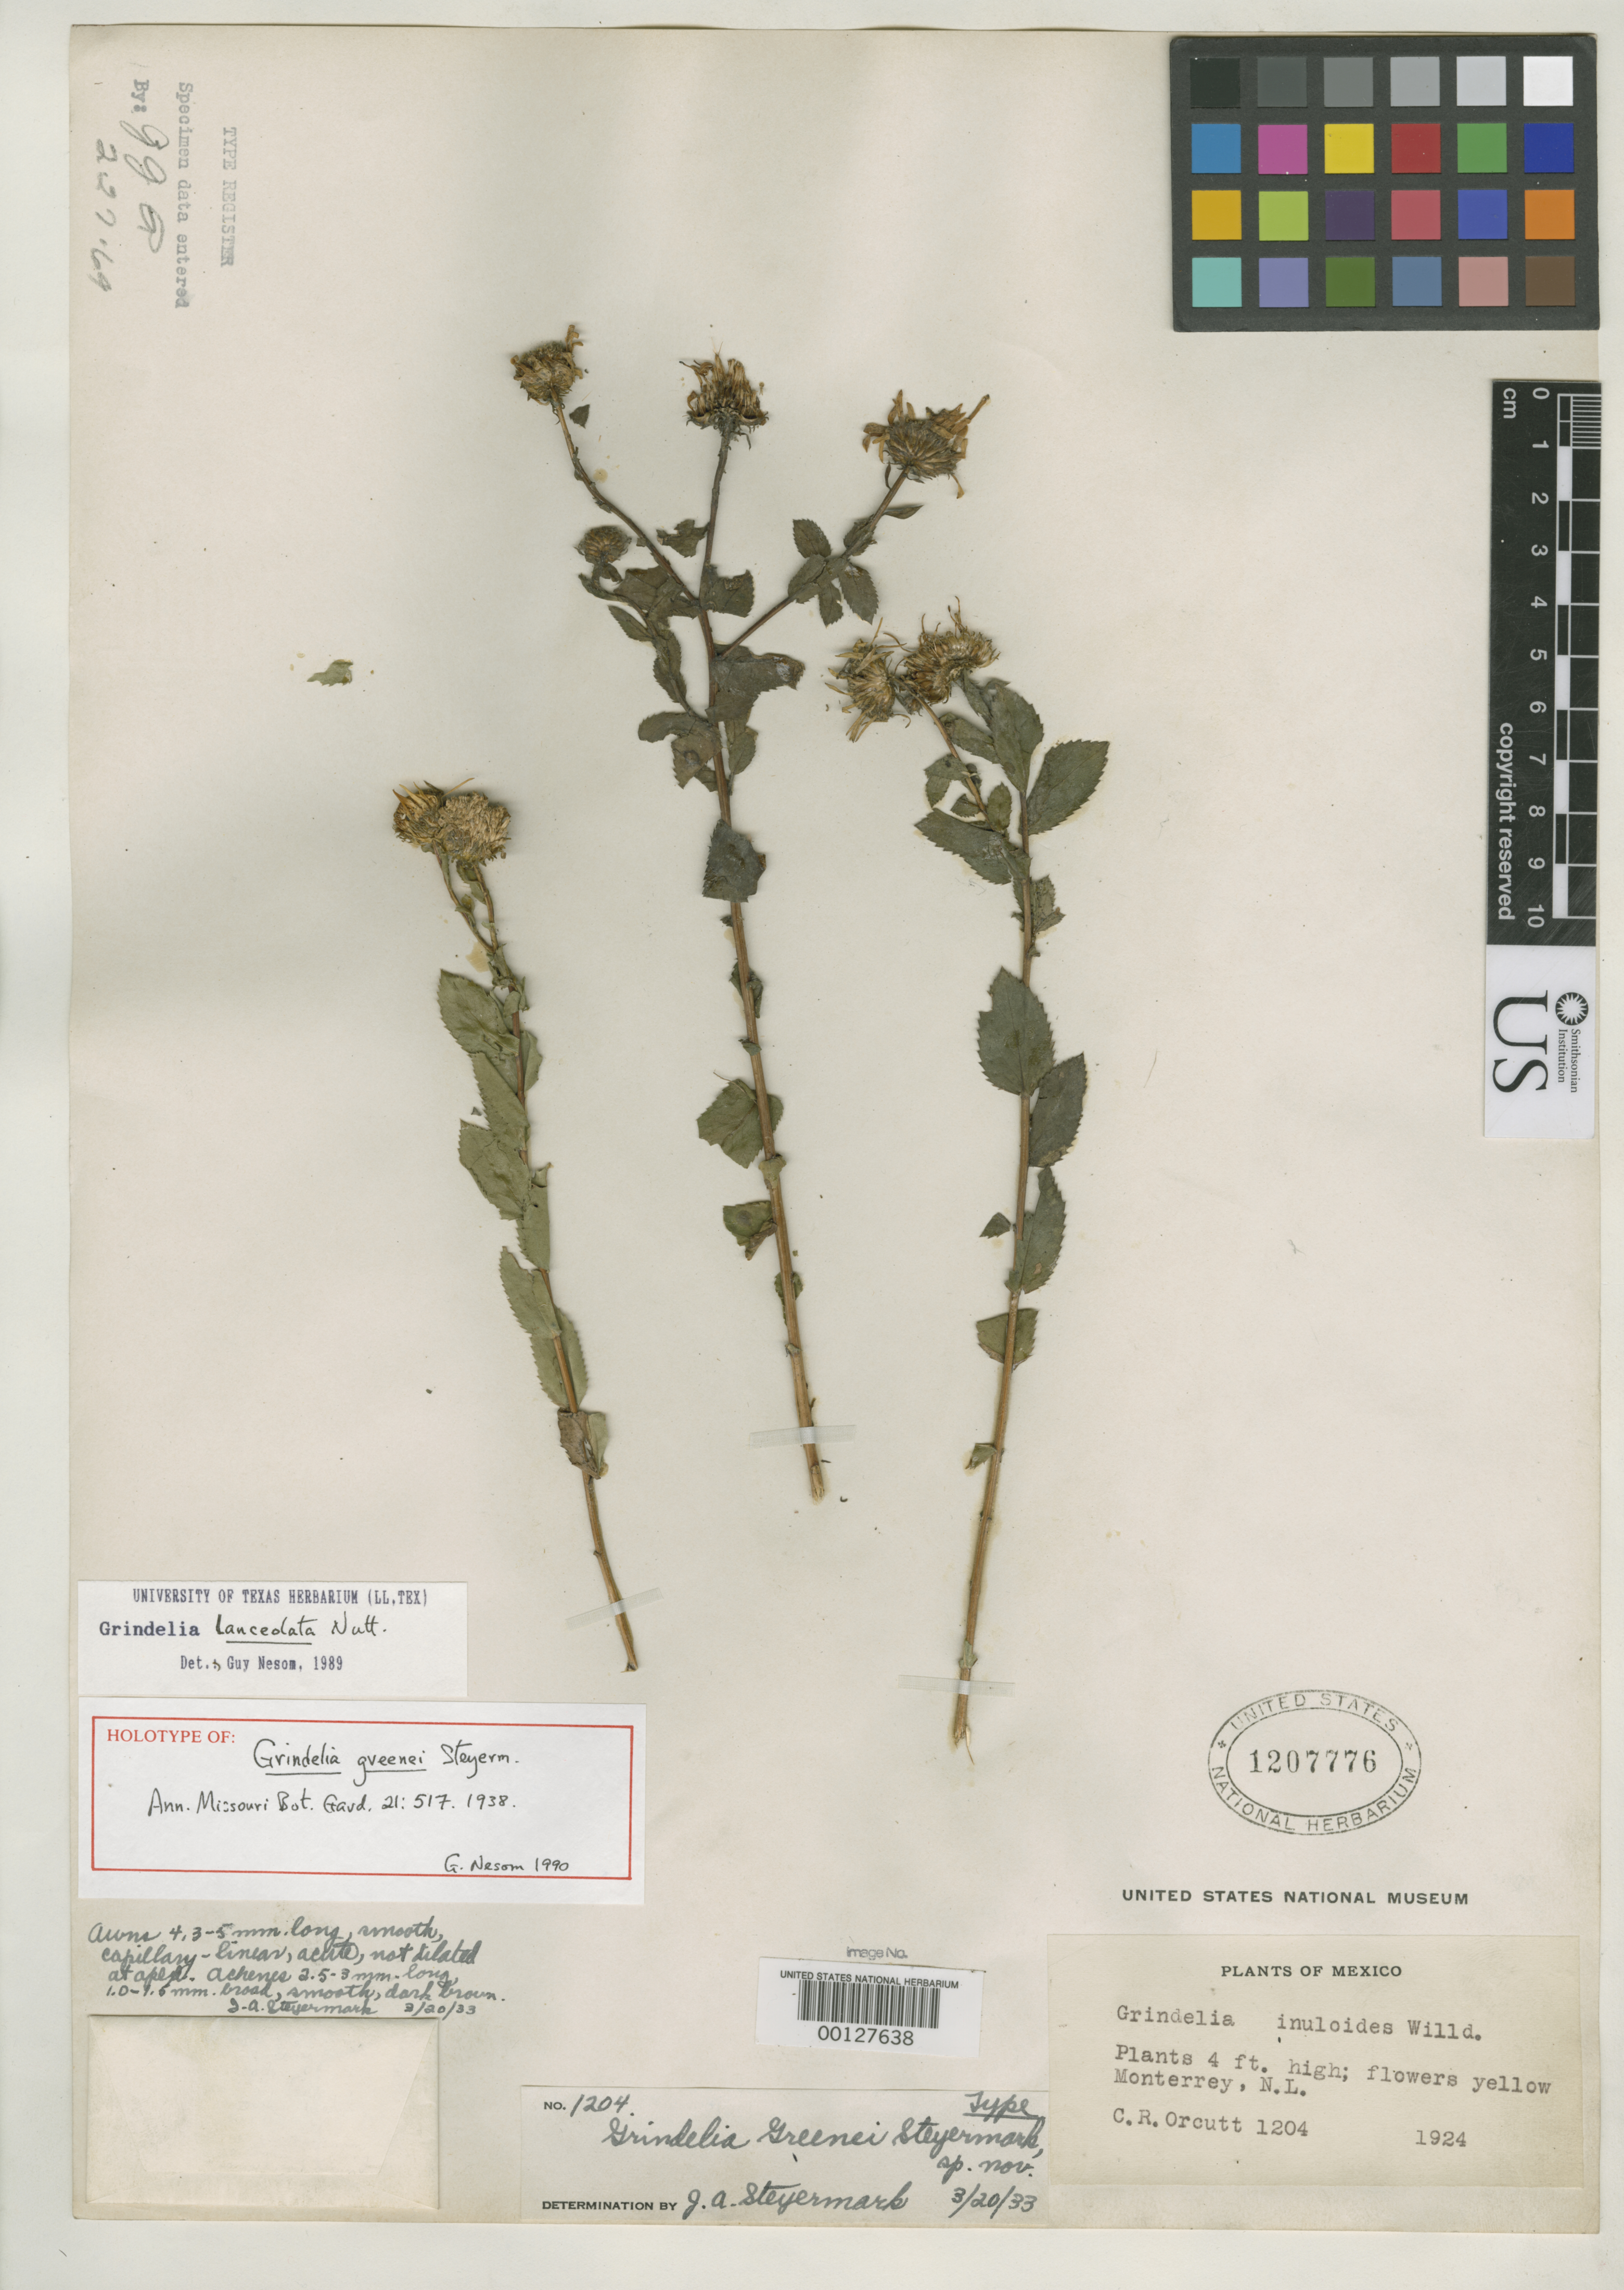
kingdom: Plantae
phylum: Tracheophyta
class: Magnoliopsida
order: Asterales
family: Asteraceae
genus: Grindelia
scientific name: Grindelia greenei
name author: Steyerm.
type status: Holotype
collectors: C. R. Orcutt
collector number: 1204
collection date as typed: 1924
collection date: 1924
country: Mexico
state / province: Nuevo León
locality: Monterrey.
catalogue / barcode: US 1207776